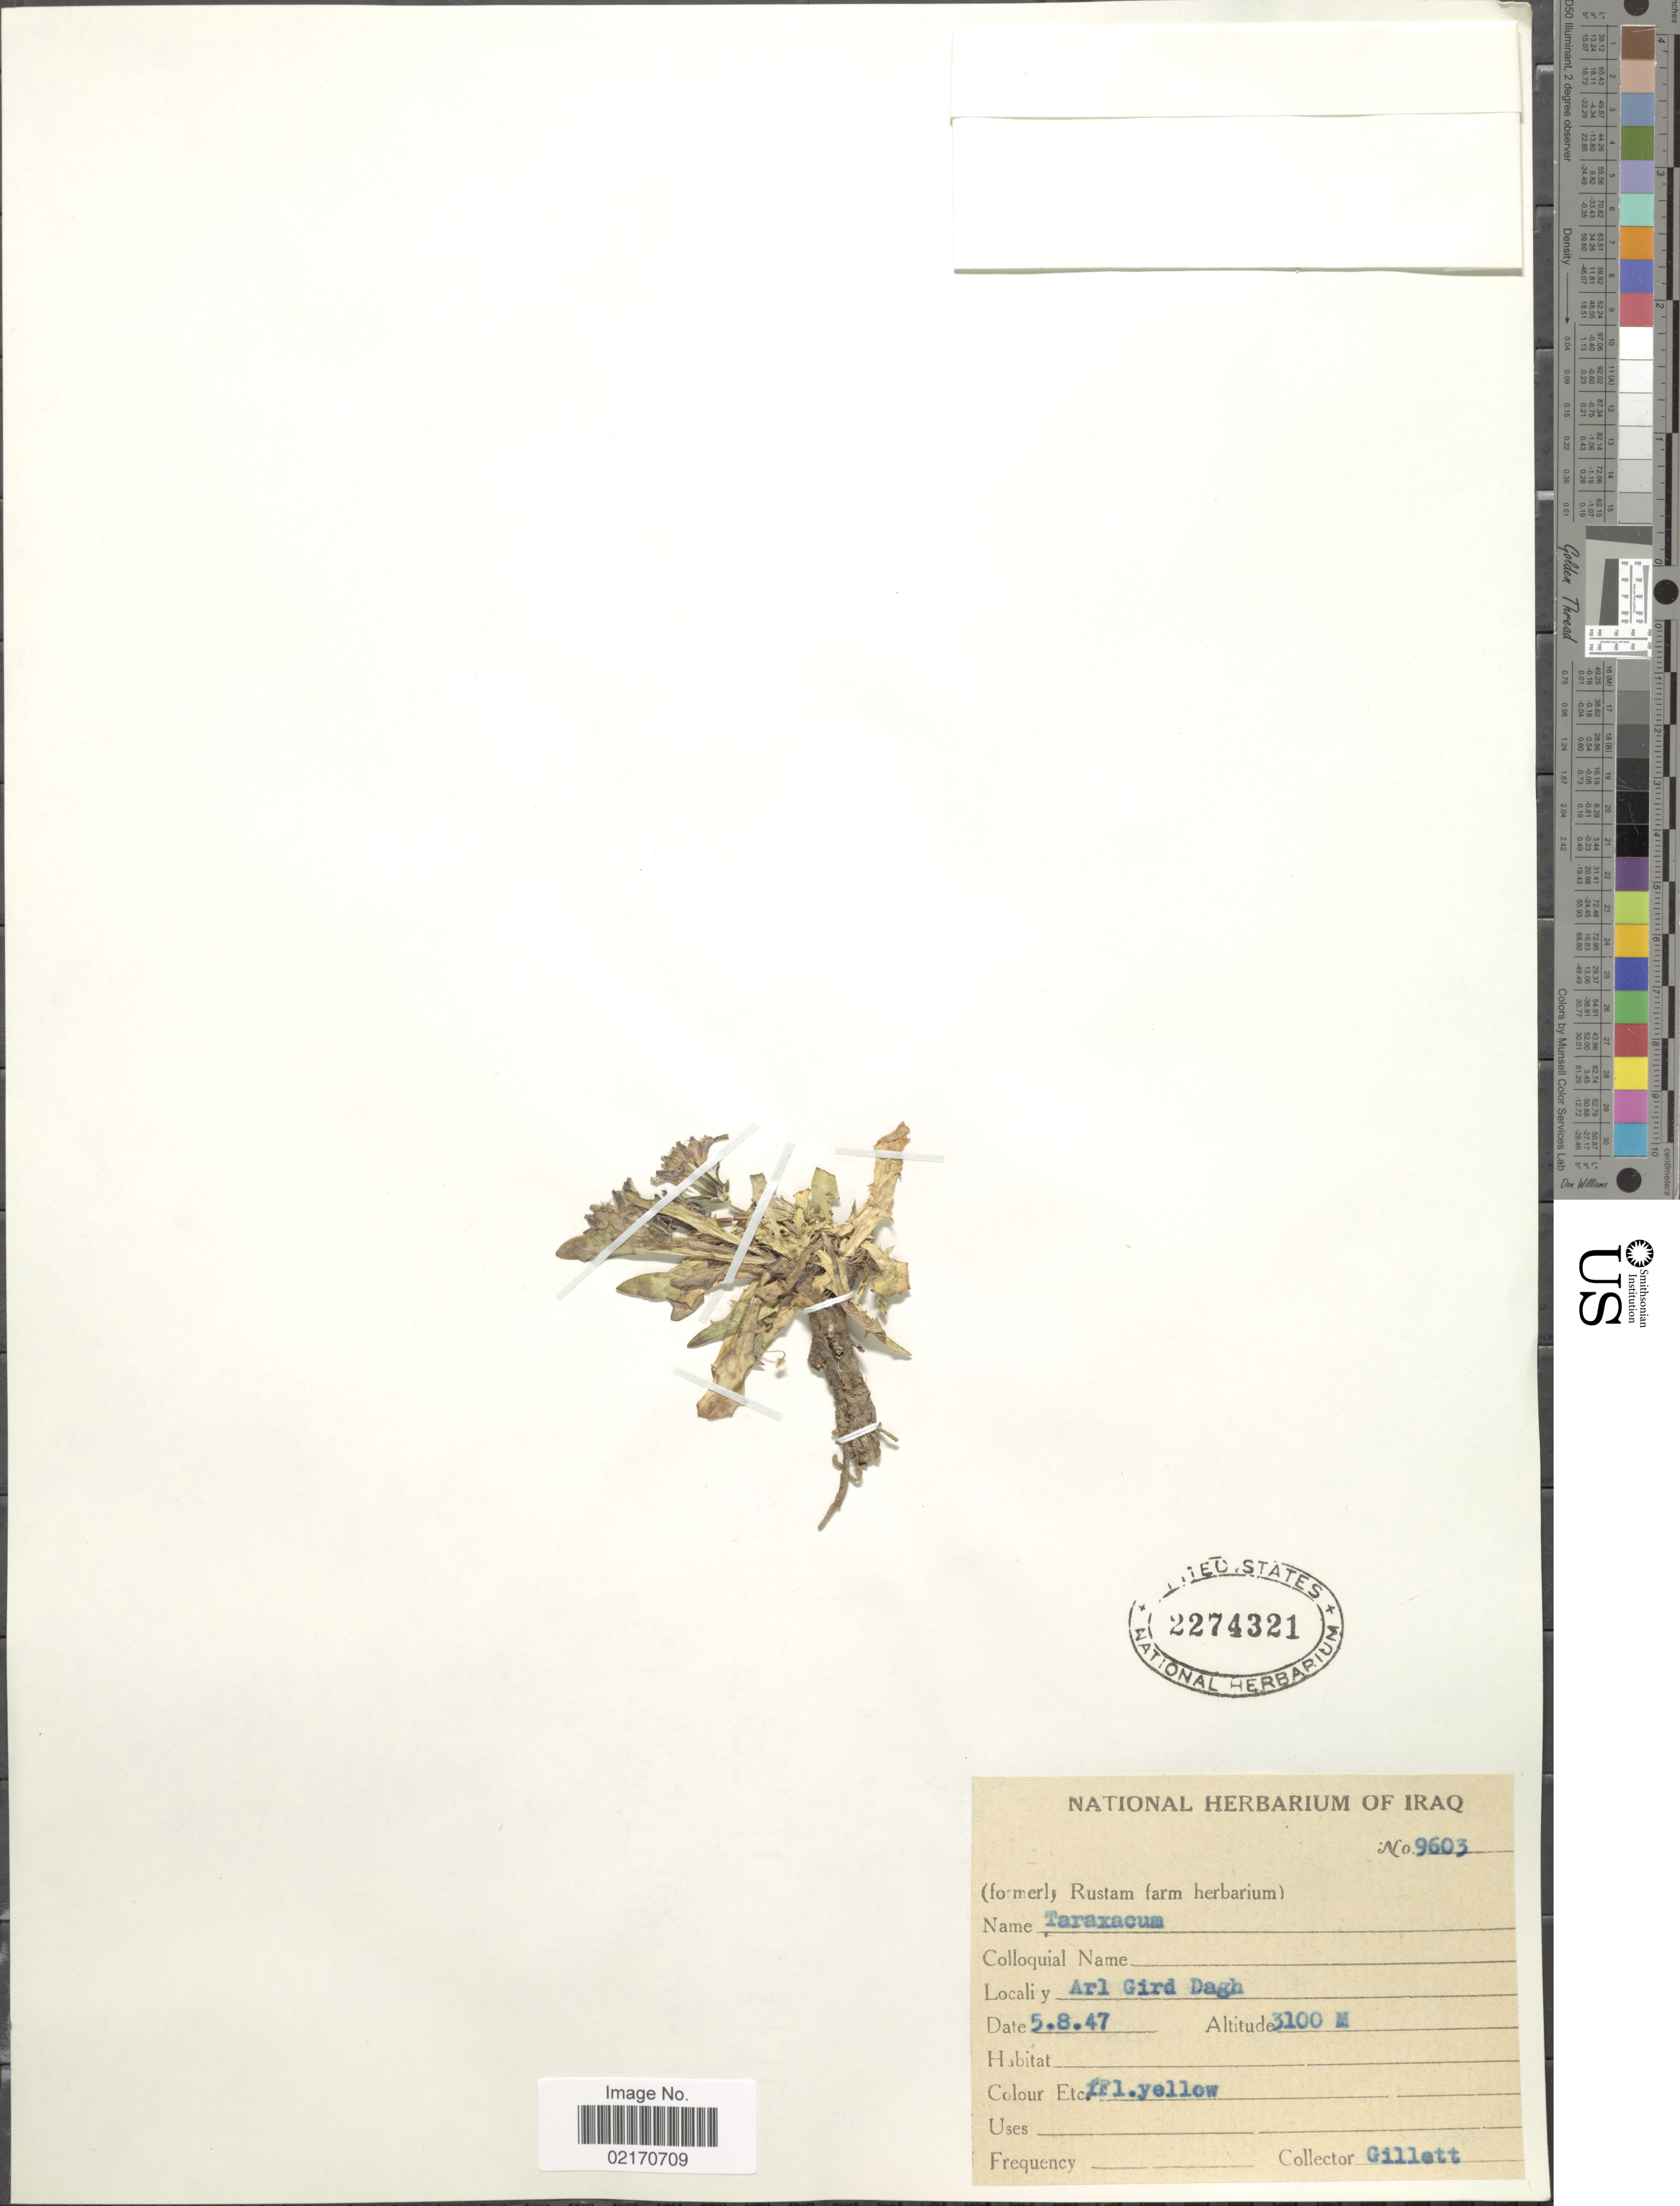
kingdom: Plantae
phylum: Tracheophyta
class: Magnoliopsida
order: Asterales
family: Asteraceae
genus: Taraxacum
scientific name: Taraxacum sp.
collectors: Gillett, --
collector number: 9603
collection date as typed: Transcribed d/m/y: 5/8/47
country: Iraq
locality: Arl Gird Dagh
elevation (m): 3100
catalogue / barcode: US 2274321